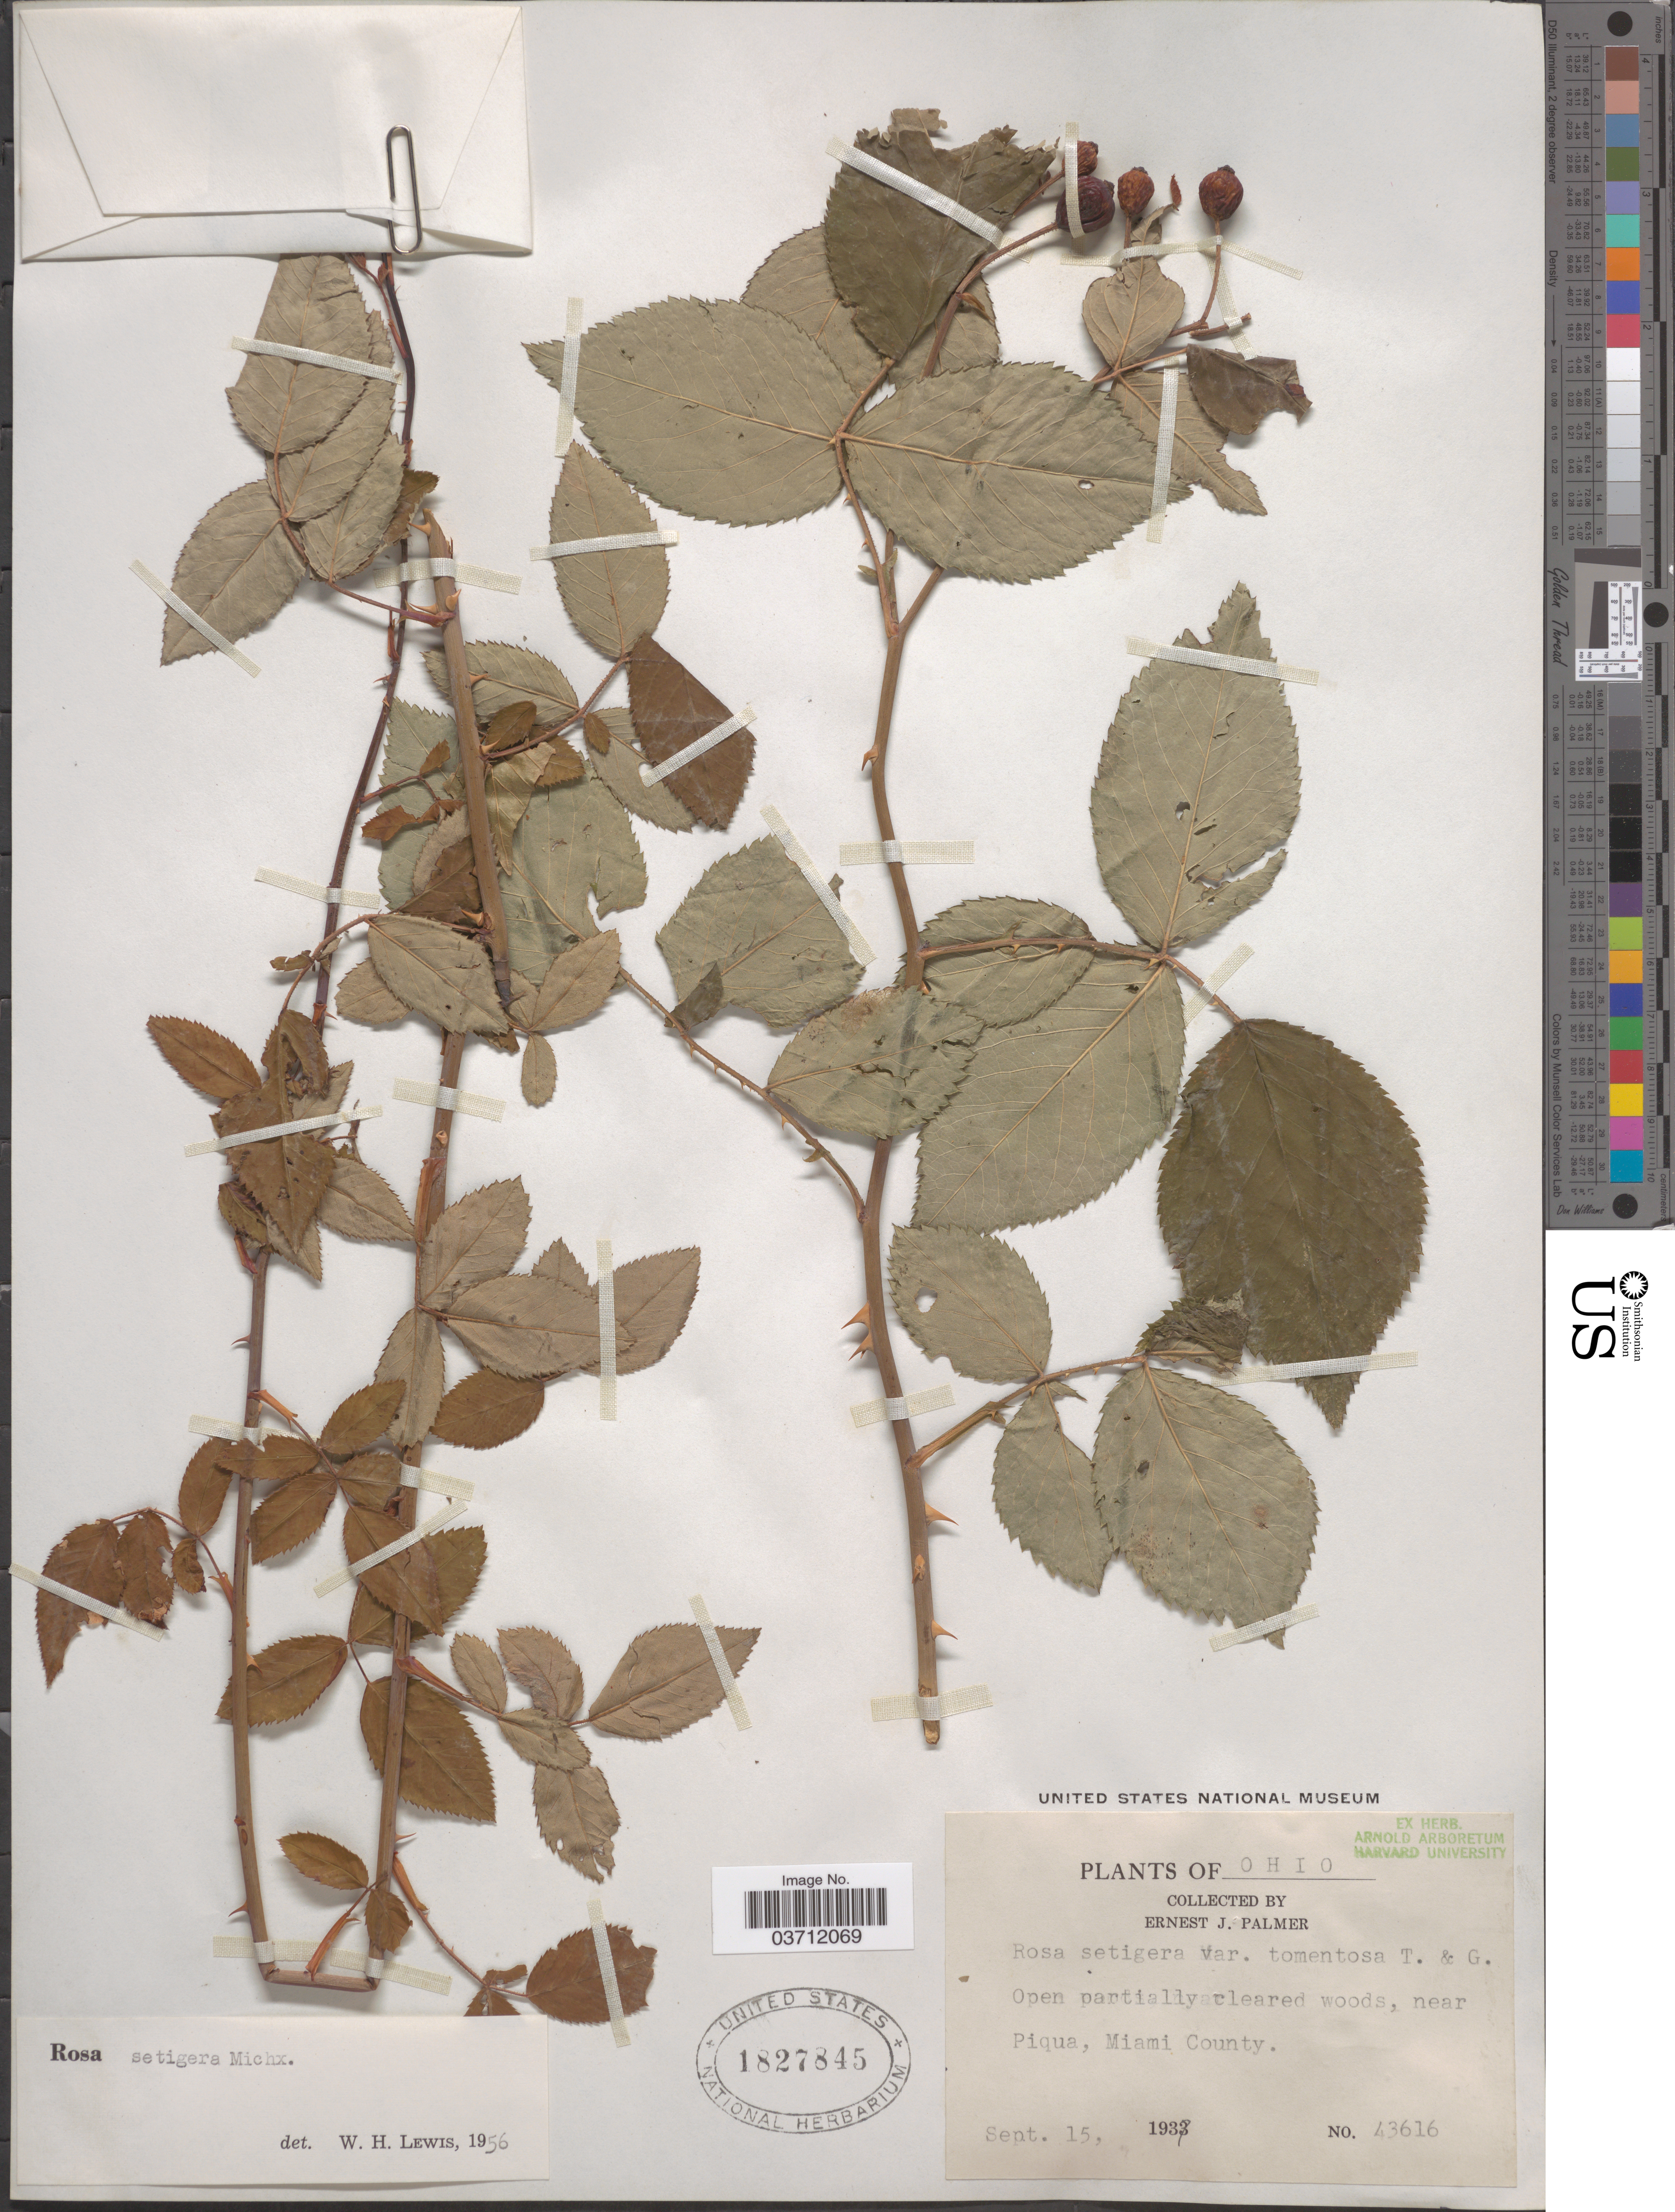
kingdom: Plantae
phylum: Tracheophyta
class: Magnoliopsida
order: Rosales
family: Rosaceae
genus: Rosa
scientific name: Rosa setigera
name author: Michx.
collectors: E. J. Palmer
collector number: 43616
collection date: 1937-09-15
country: United States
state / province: Ohio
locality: Near Piqua, Miami County.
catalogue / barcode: US 1827845